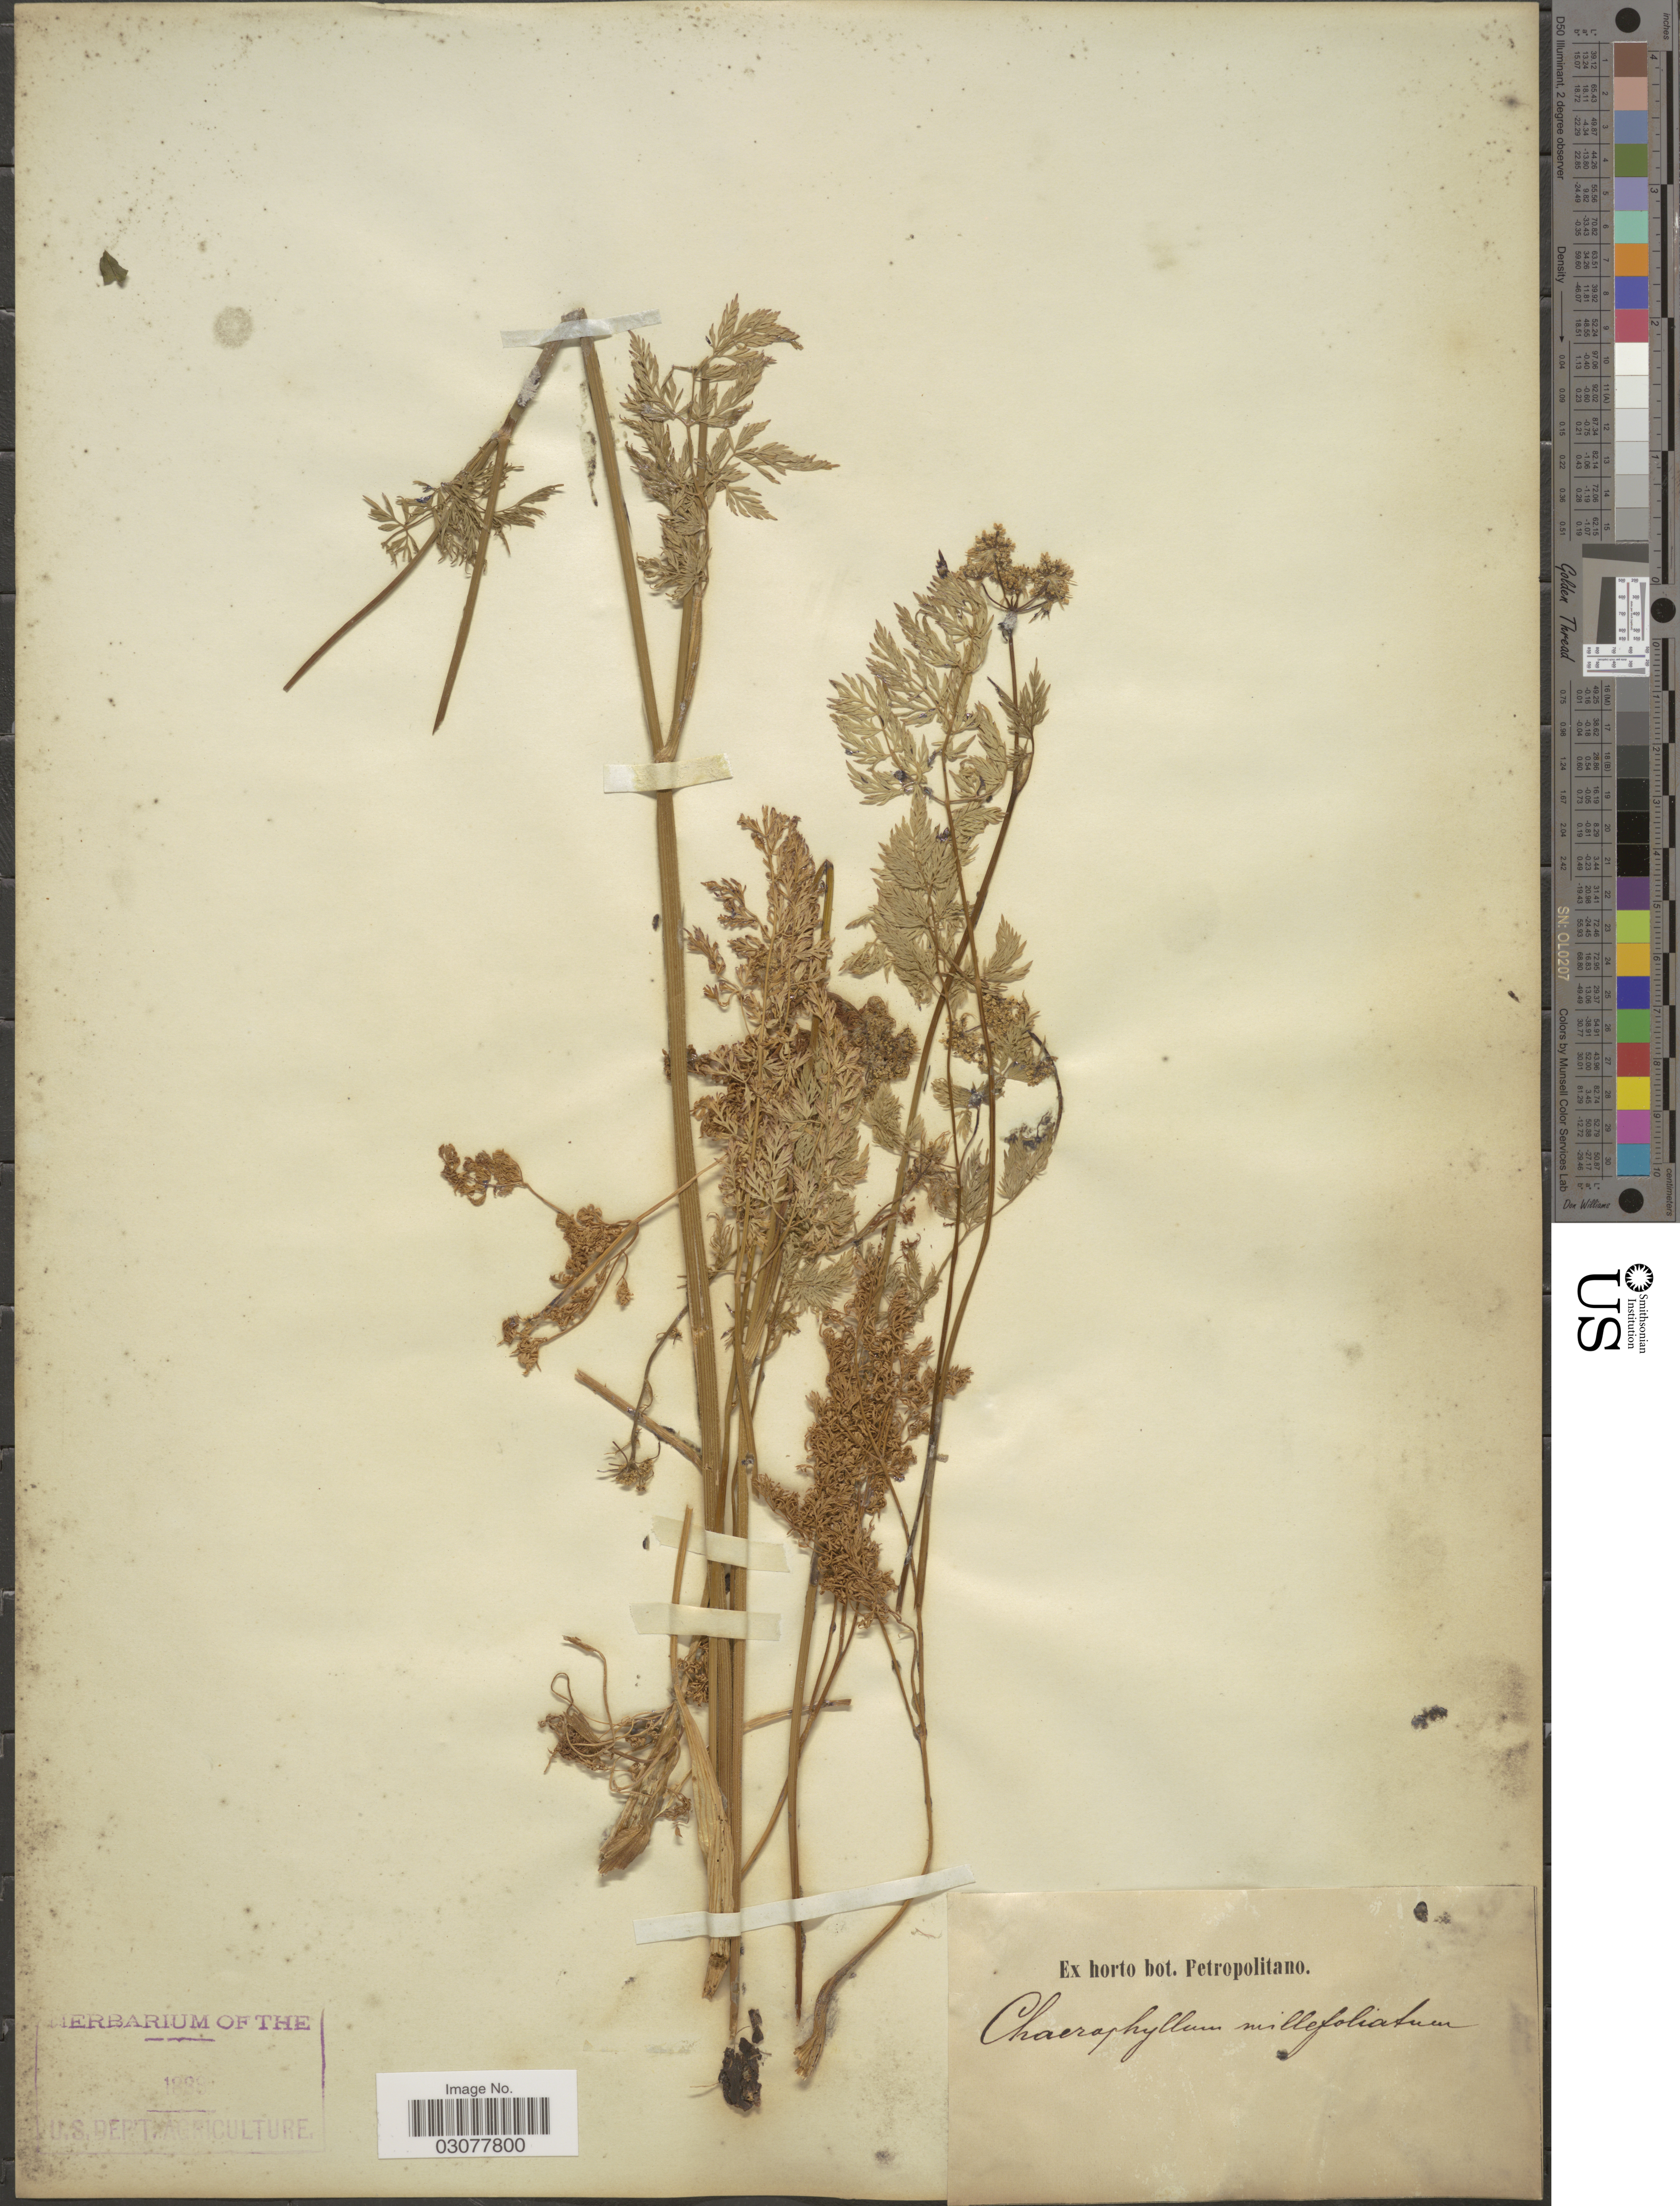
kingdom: Plantae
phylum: Tracheophyta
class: Magnoliopsida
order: Apiales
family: Apiaceae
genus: Chaerophyllum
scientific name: Chaerophyllum millefoliatum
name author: DC.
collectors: ex Horto Bot. Petropolitano